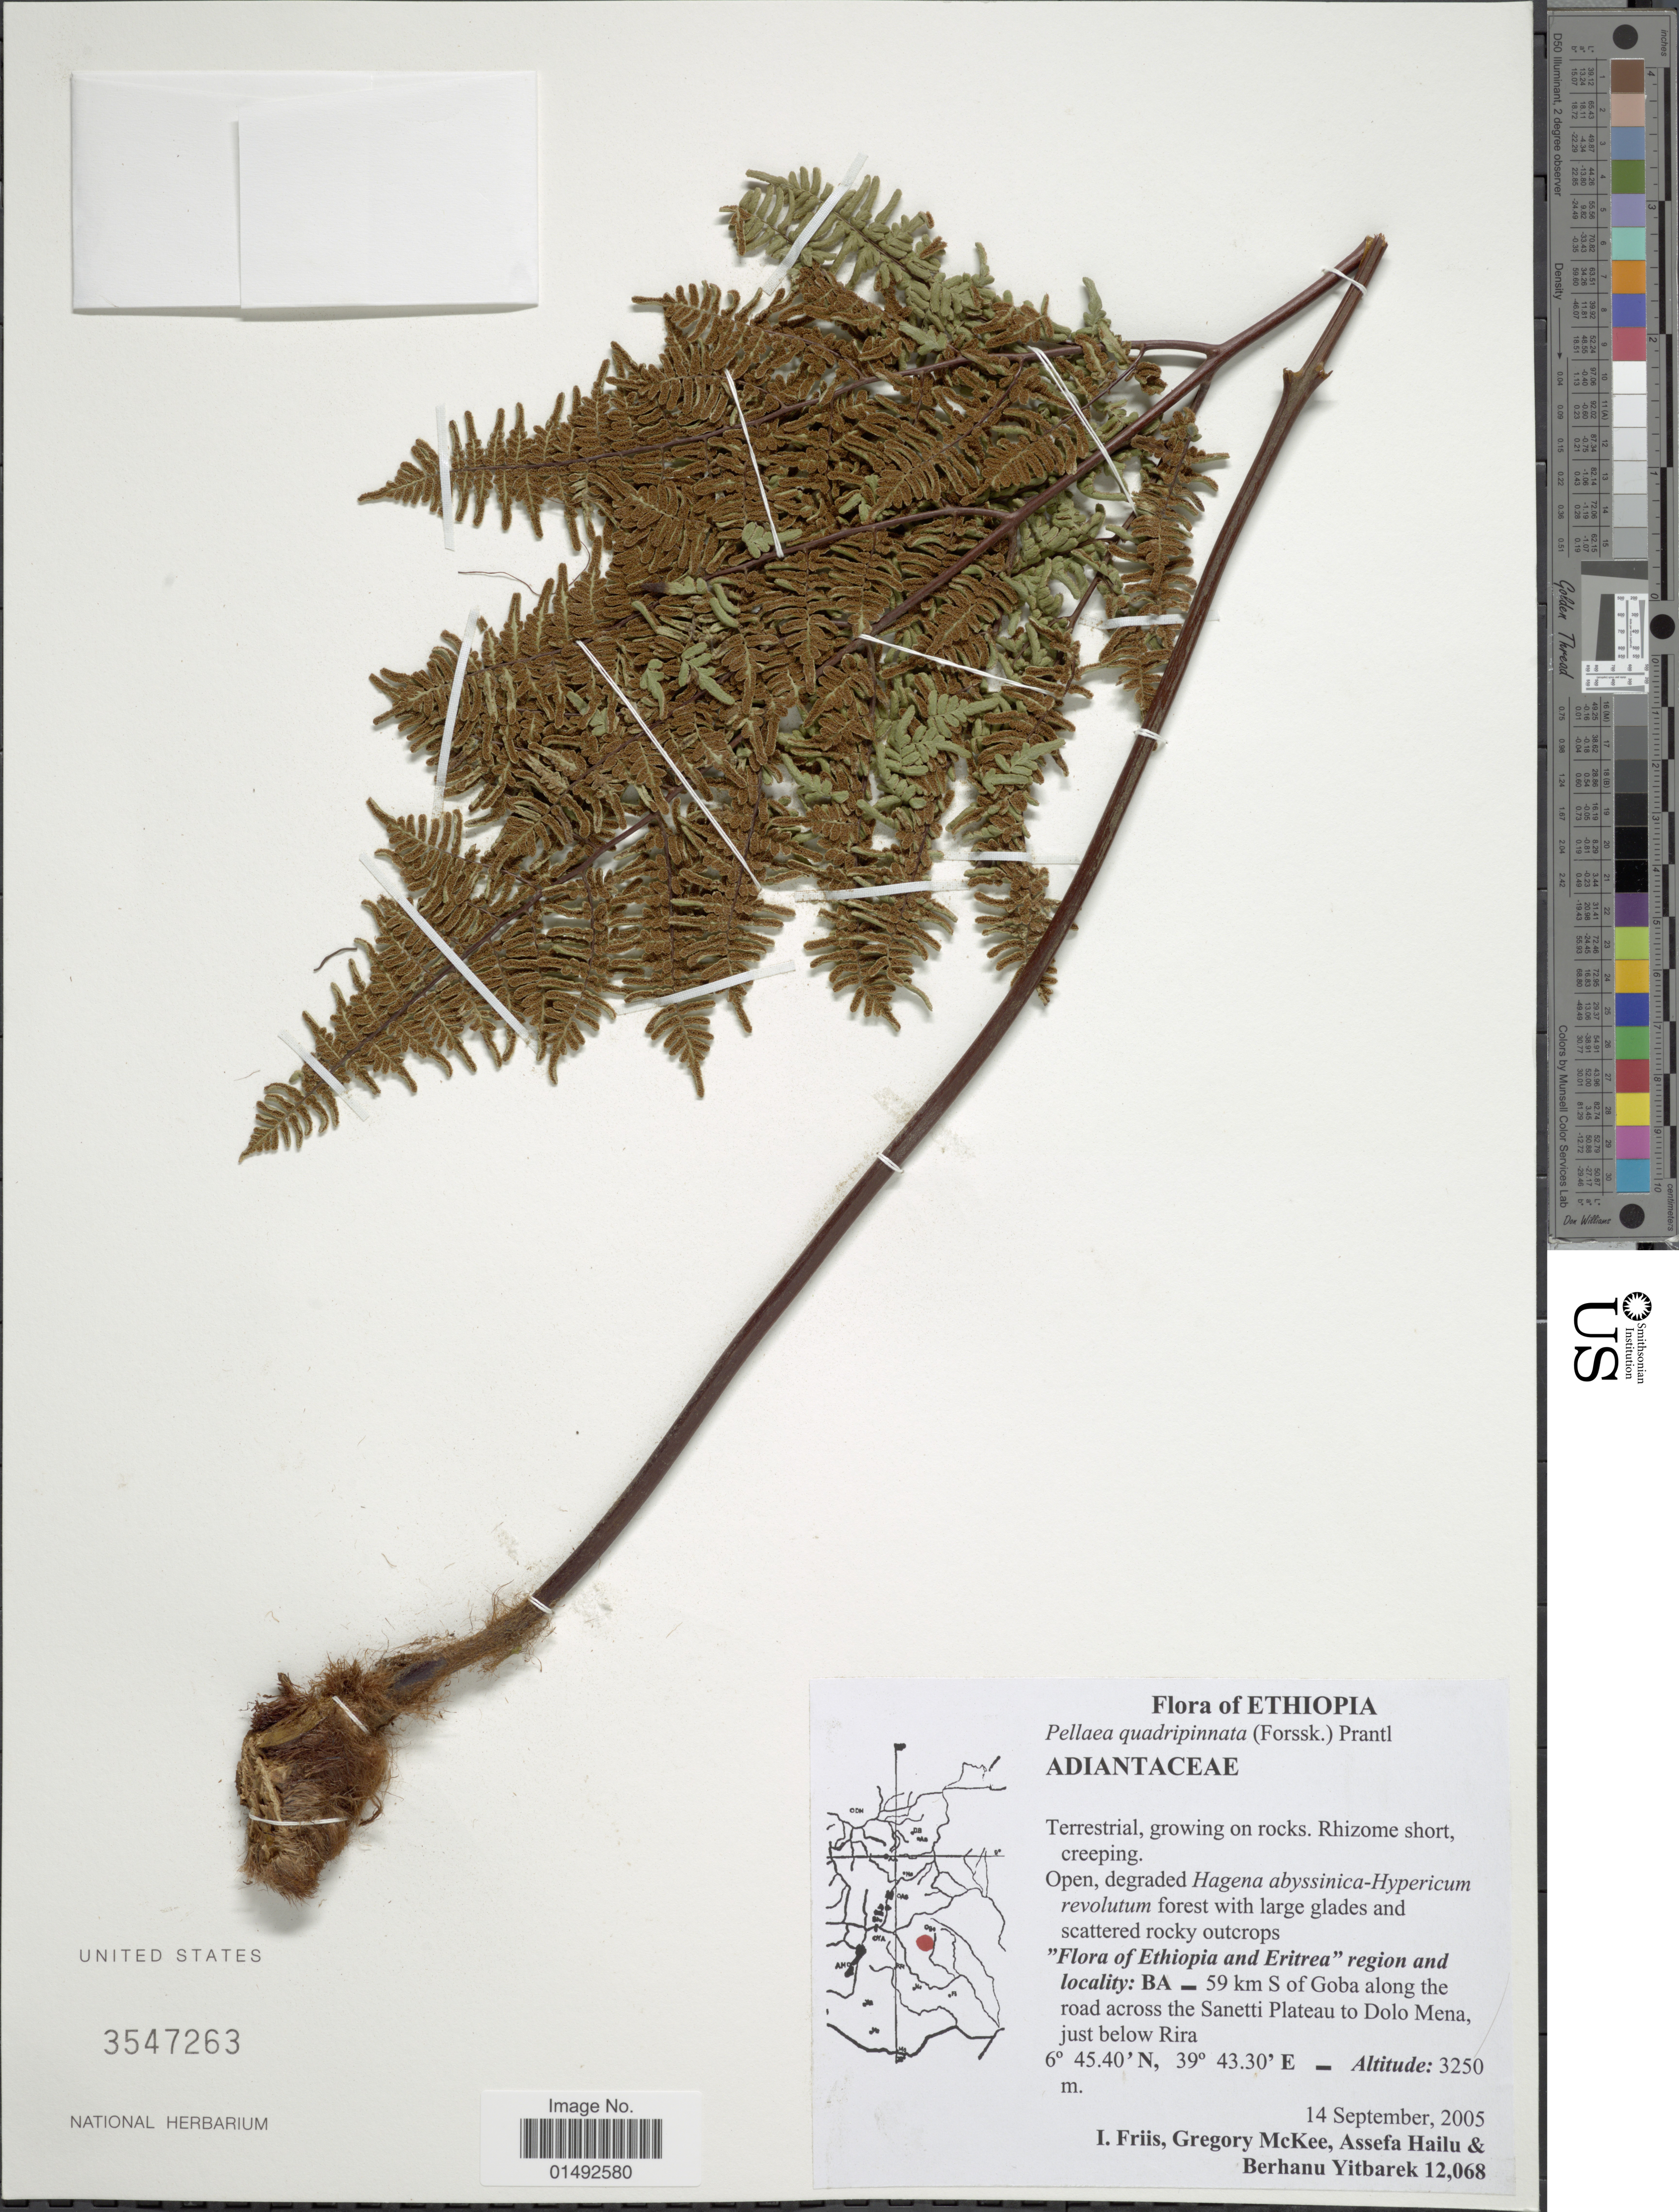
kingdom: Plantae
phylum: Tracheophyta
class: Polypodiopsida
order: Polypodiales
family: Pteridaceae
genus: Pellaea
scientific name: Pellaea quadripinnata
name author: (Forssk.) Prantl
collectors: I. Friis, G. S. McKee, A. Hailu & B. Yitbarek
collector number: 12068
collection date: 2005-09-14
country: Ethiopia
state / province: Oromiya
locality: Ethiopia and Eritrea, BA _ 59 km S of Goba along the road across the Sanetti Plateau to Dolo Mena, just below Rira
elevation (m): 3250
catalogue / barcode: US 3547263